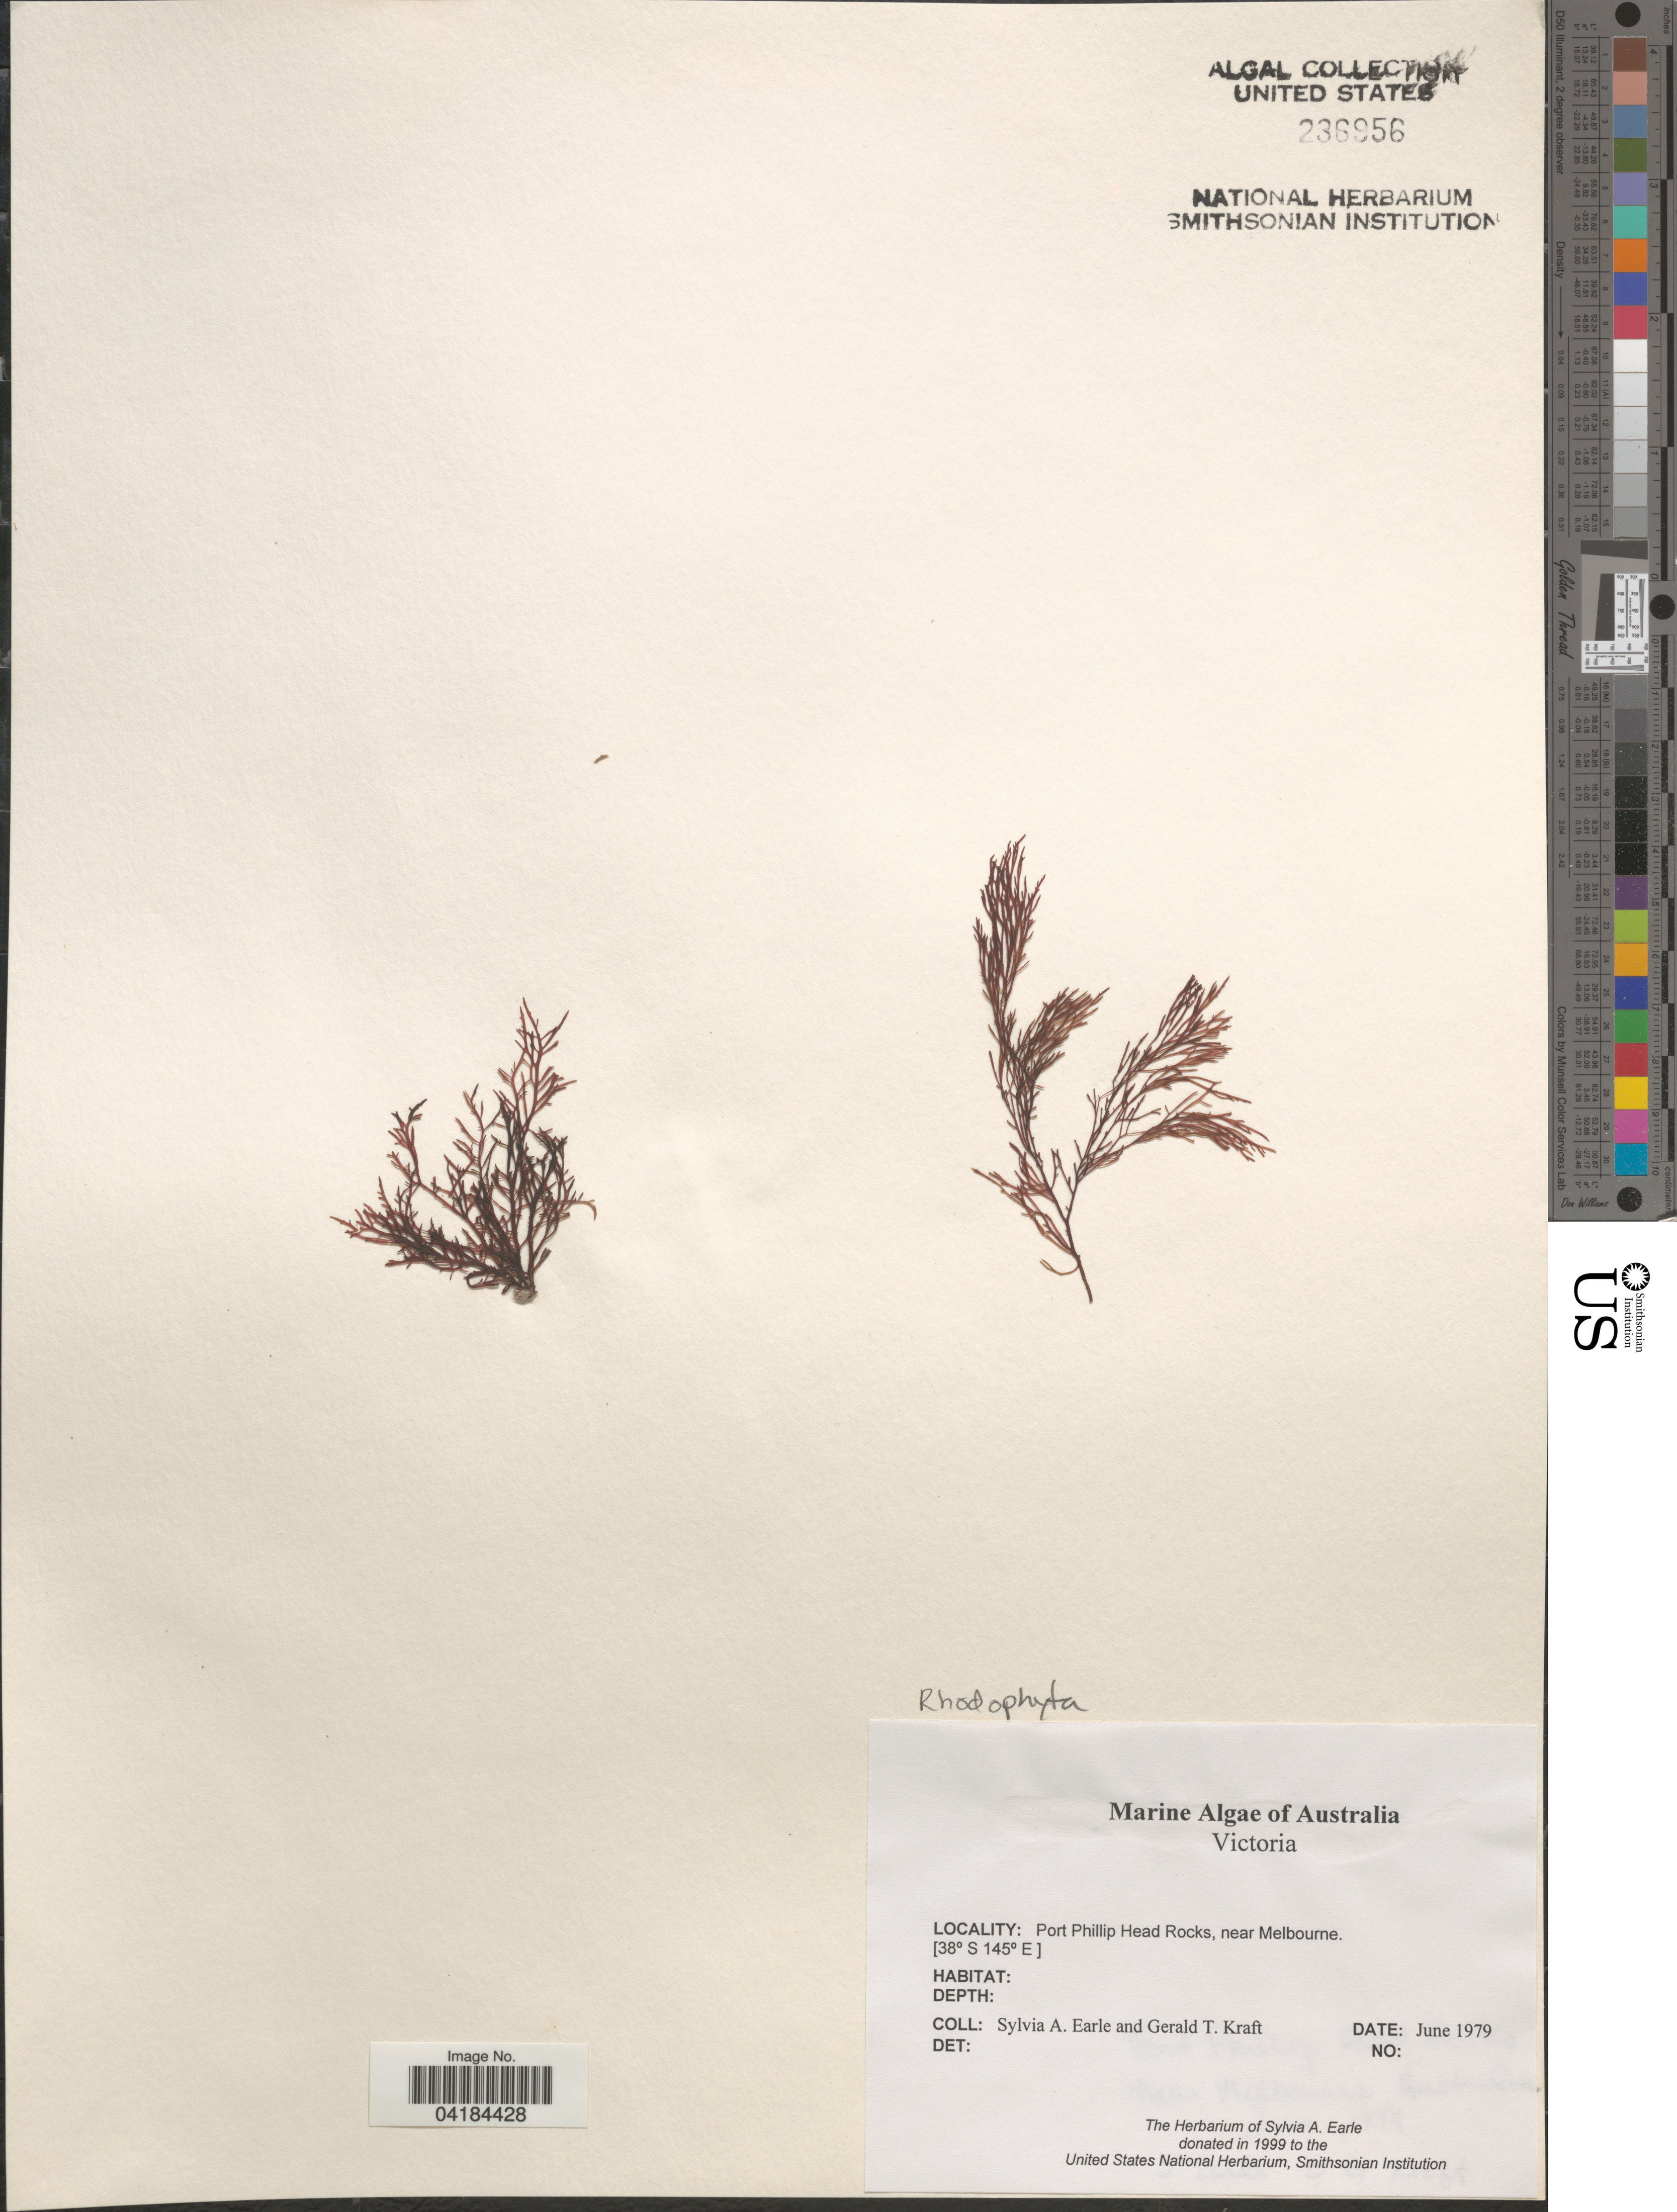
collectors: S. A. Earle & G. T. Kraft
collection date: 1979-06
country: Australia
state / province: Victoria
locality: Victoria. Port Phillip Head Rocks, near Melbourne.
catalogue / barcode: US 236956